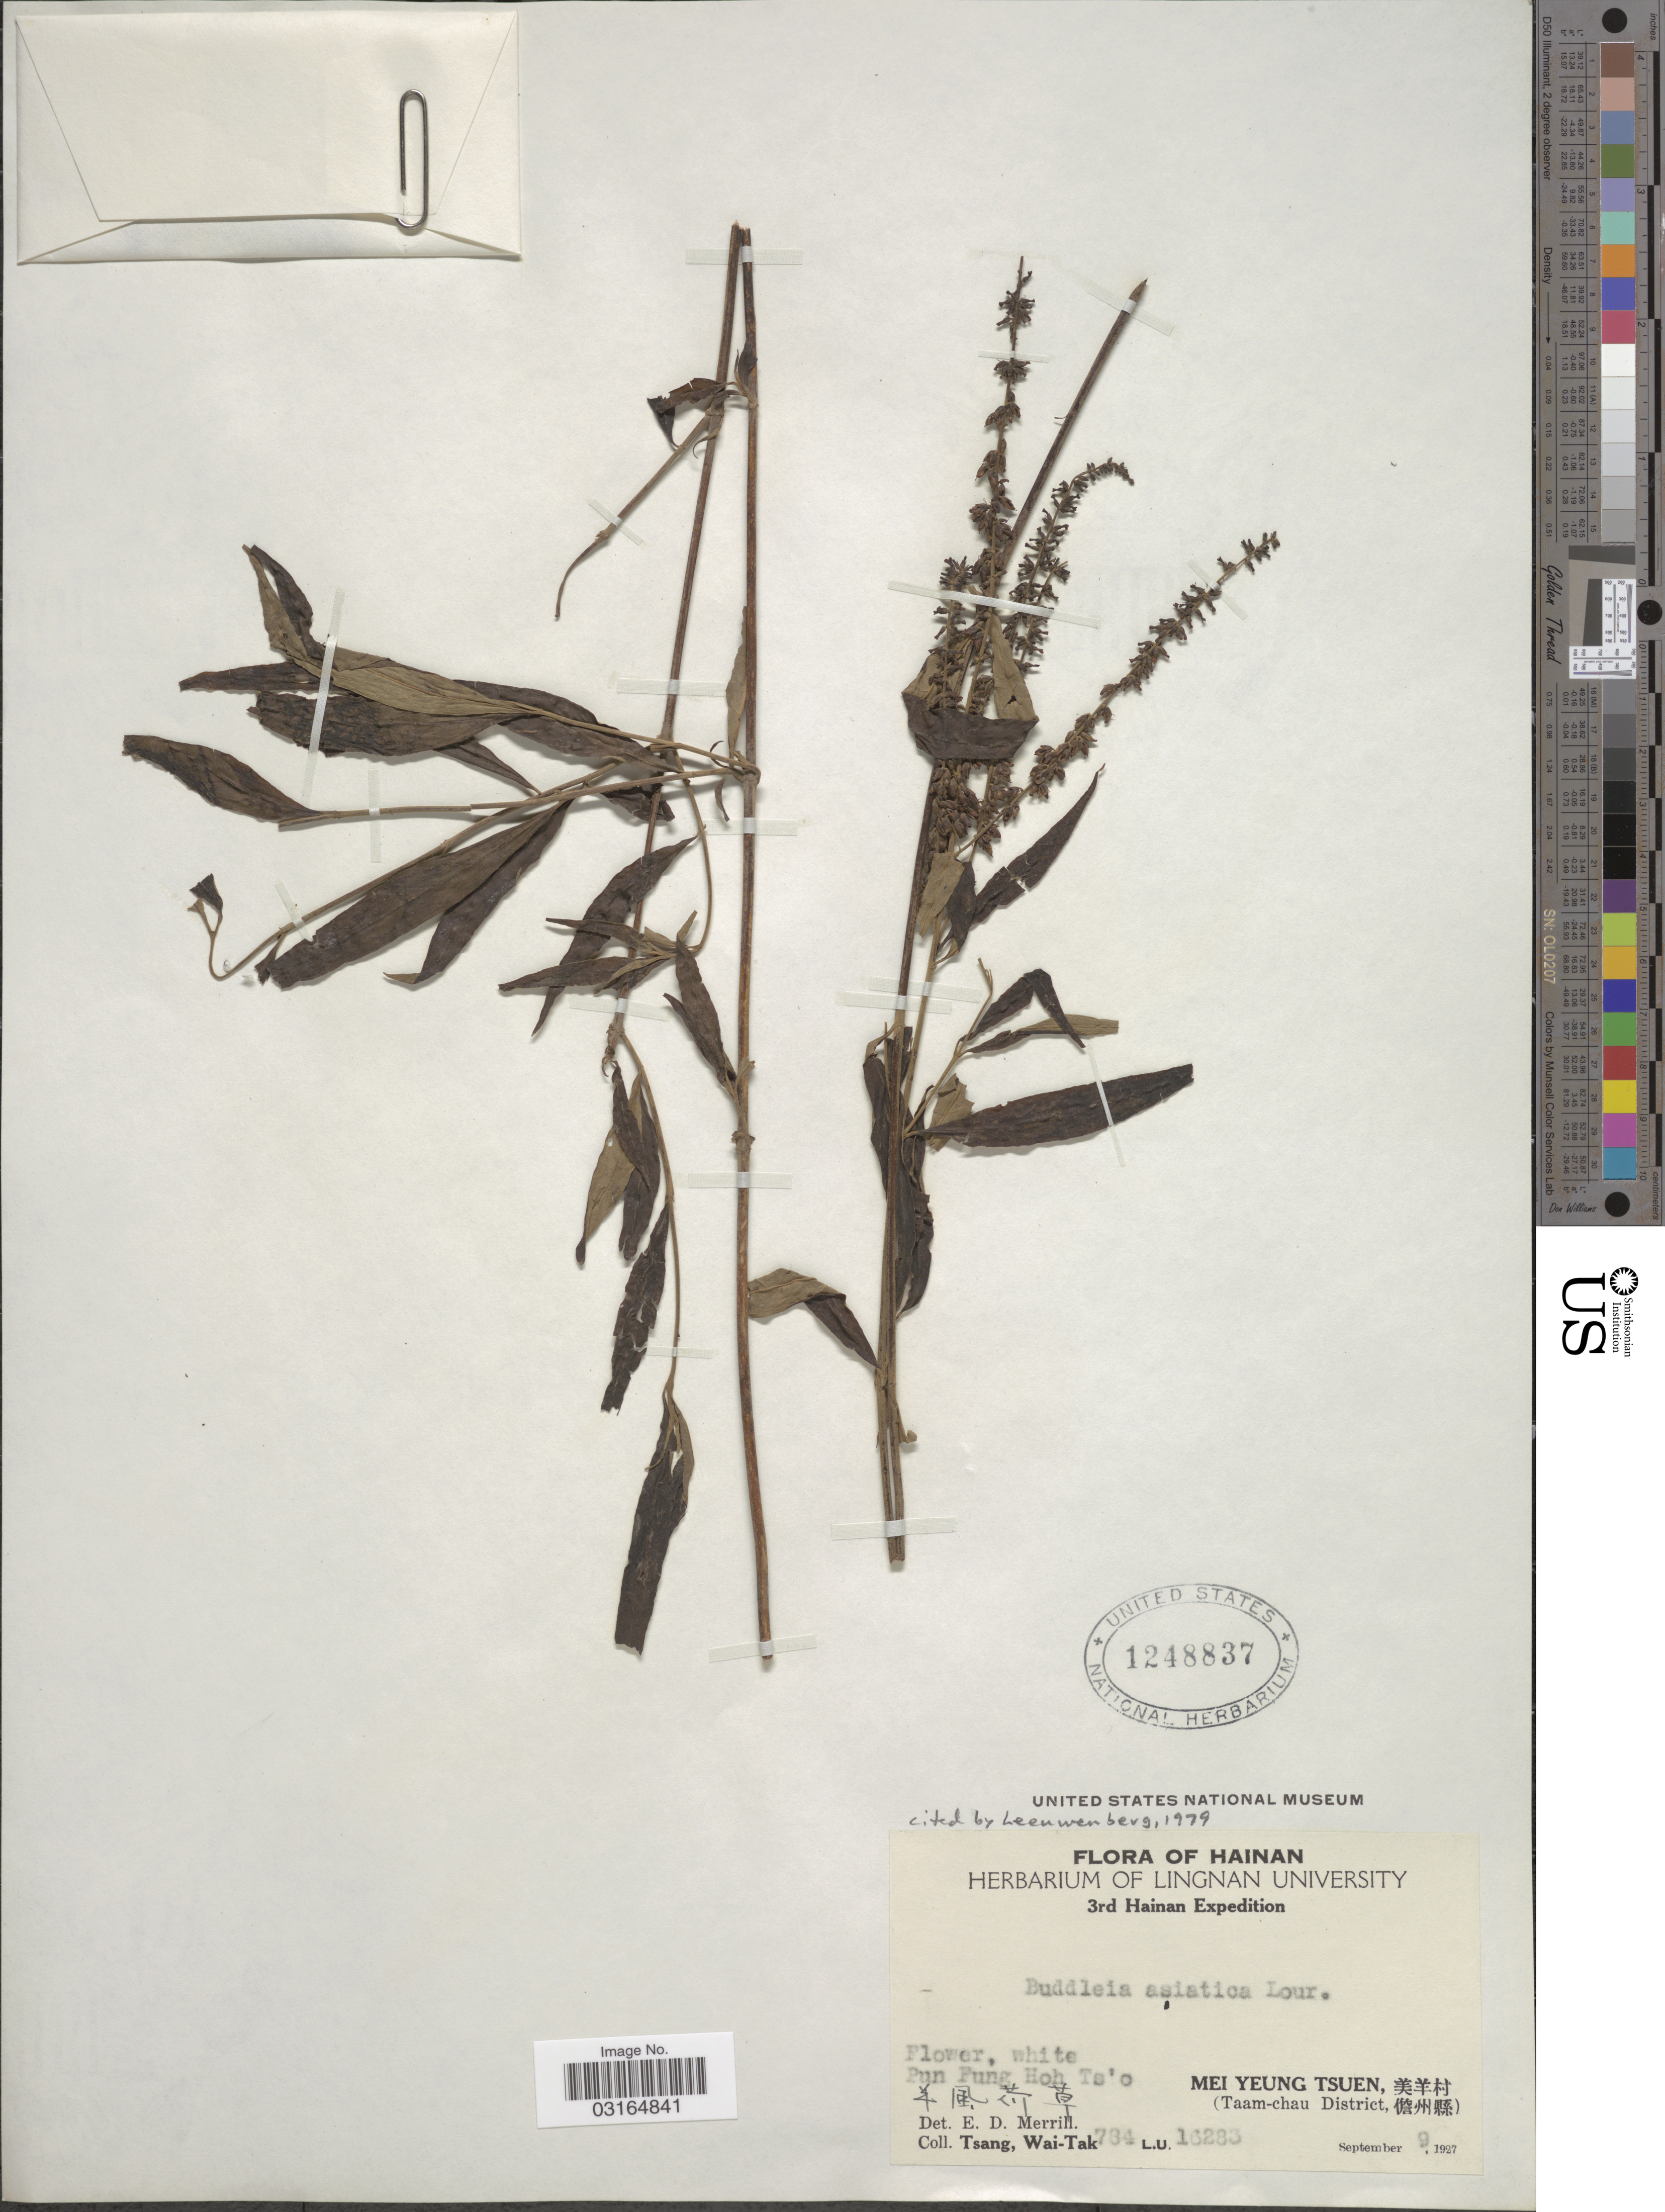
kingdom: Plantae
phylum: Tracheophyta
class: Magnoliopsida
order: Lamiales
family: Scrophulariaceae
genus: Buddleja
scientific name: Buddleja asiatica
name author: Lour.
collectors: W. T. Tsang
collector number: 784L.U.16283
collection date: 1927-09-09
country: China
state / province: Hainan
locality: MYeung Tsuen, (Taam-chau District.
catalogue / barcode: US 1248837